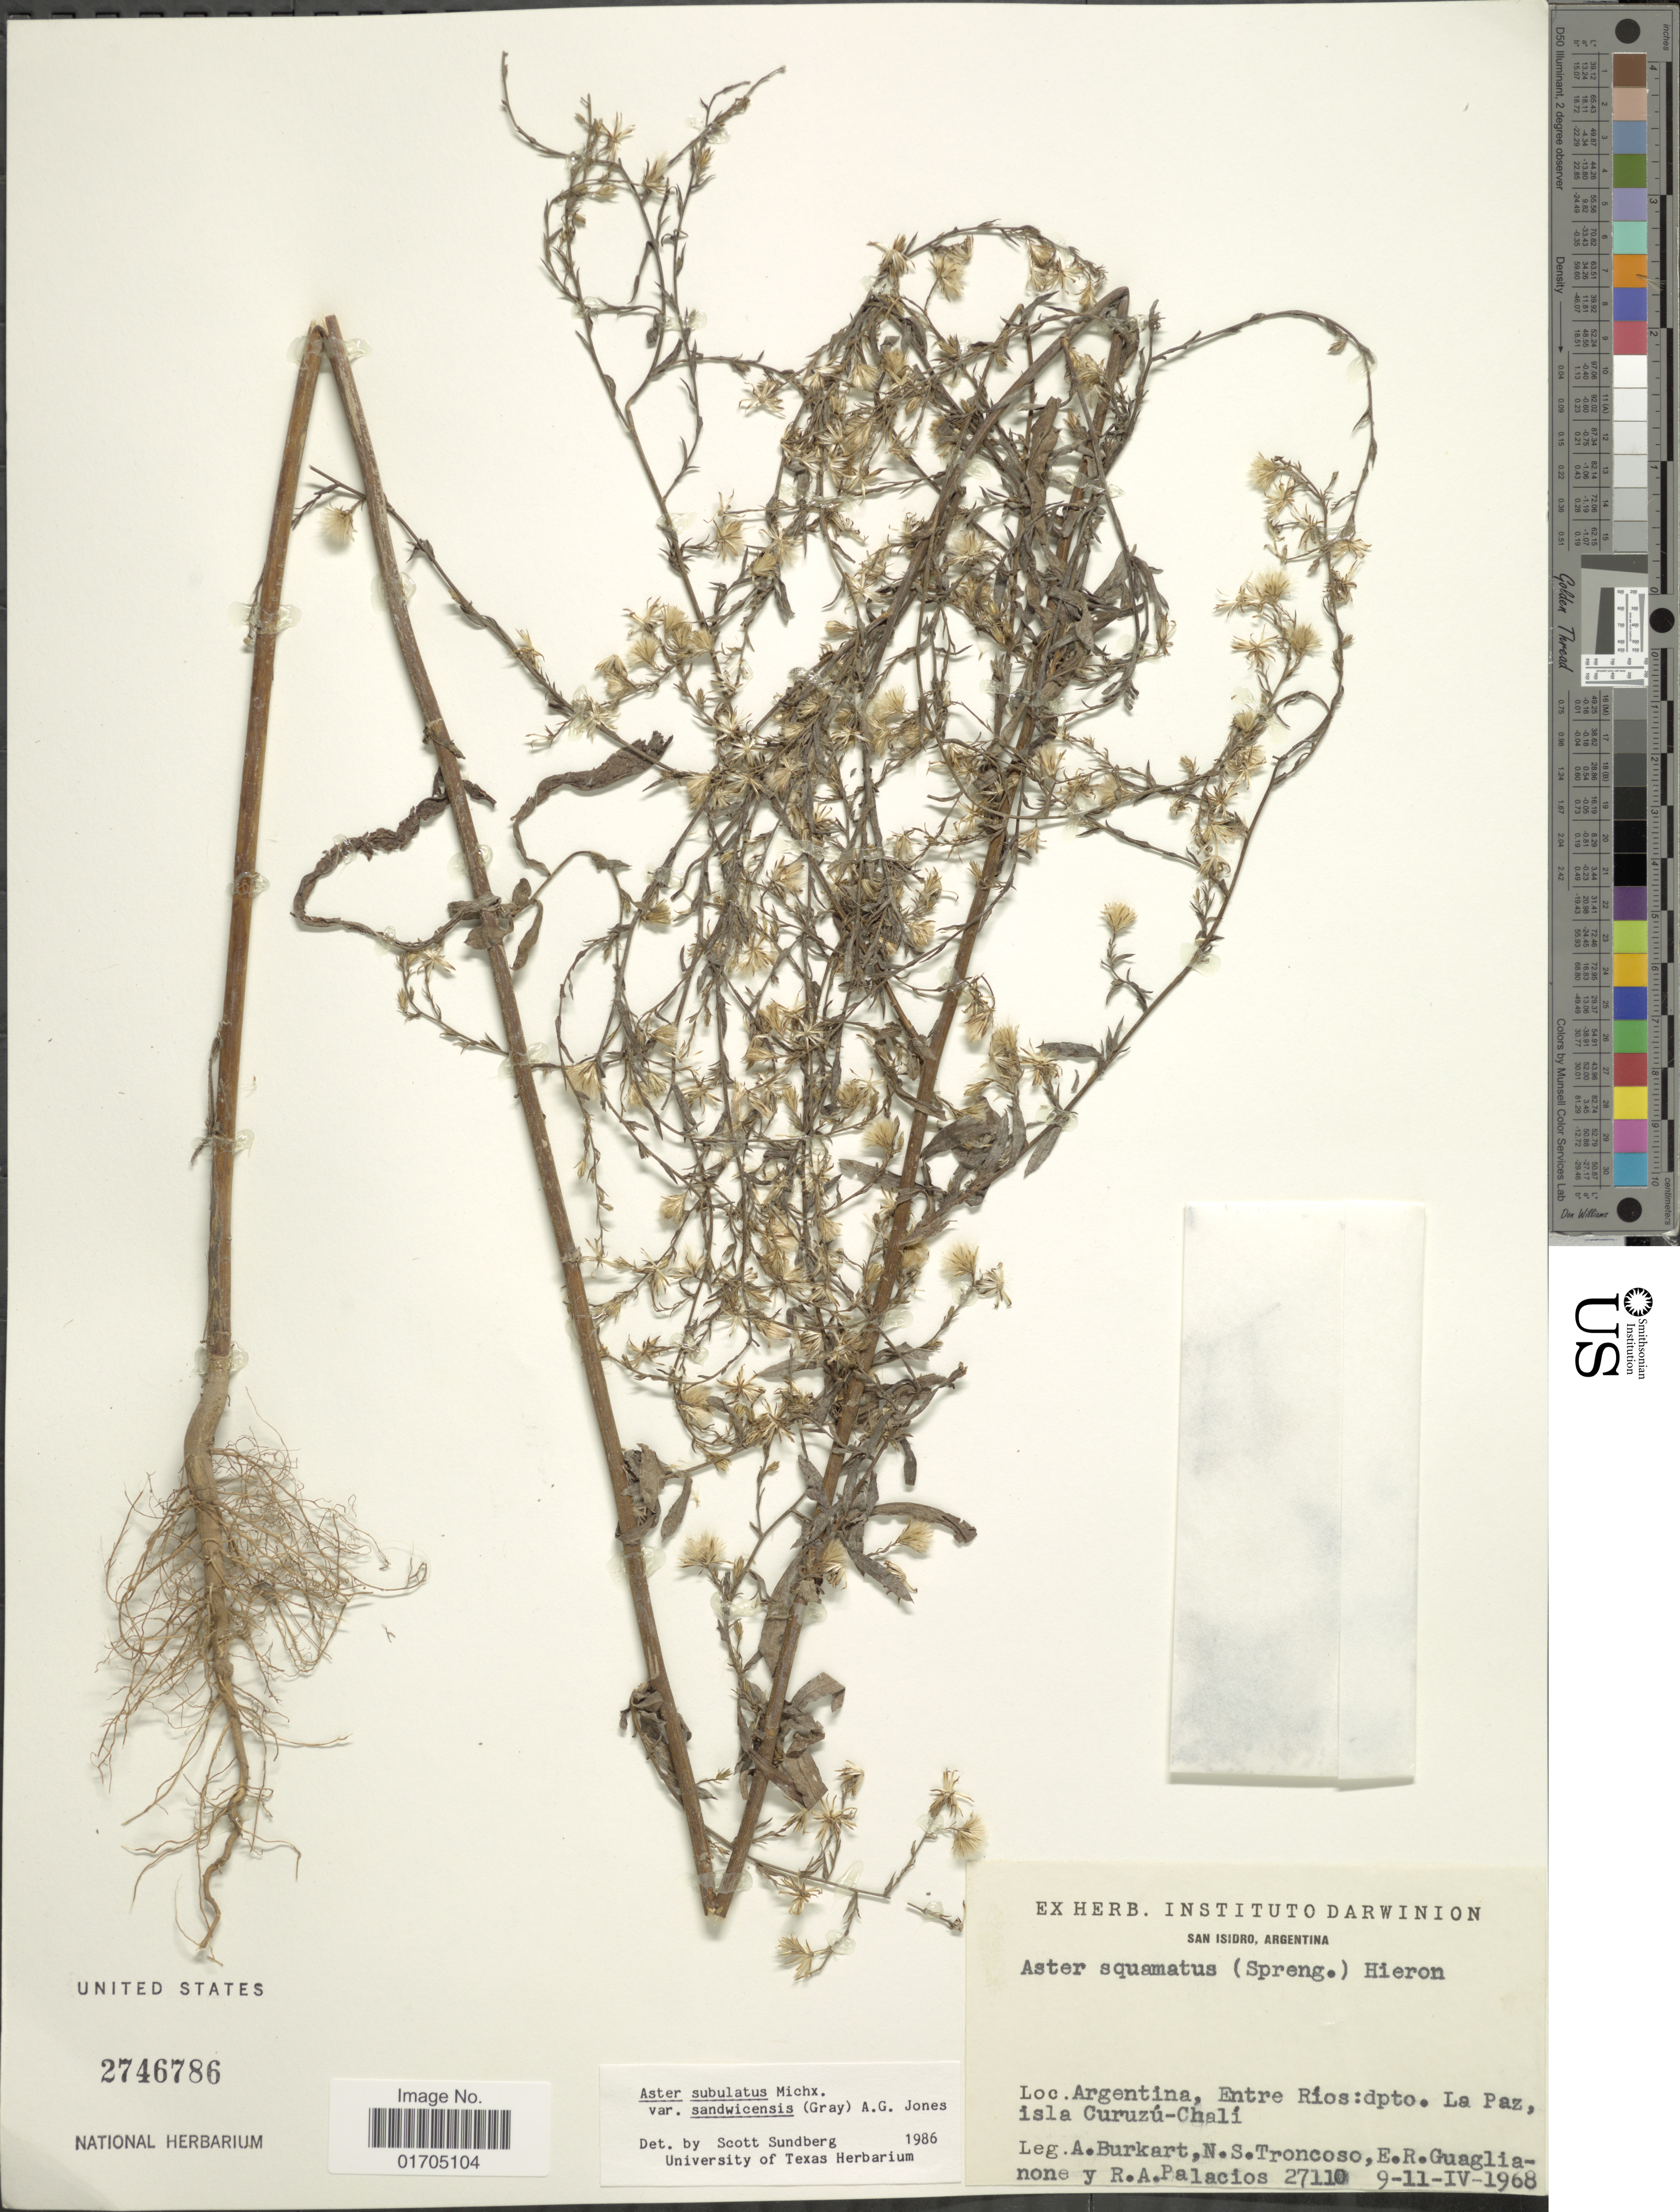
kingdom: Plantae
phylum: Tracheophyta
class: Magnoliopsida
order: Asterales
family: Asteraceae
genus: Symphyotrichum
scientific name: Symphyotrichum subulatum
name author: (Michx.) G.L. Nesom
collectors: A. E. Burkart, N. Troncoso, E. R. Guaglianone & R. Palacios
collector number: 27110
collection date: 1968-11-09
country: Argentina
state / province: Entre Rios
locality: Dpto. La Paz, isla Curuzú-Chali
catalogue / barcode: US 2746786